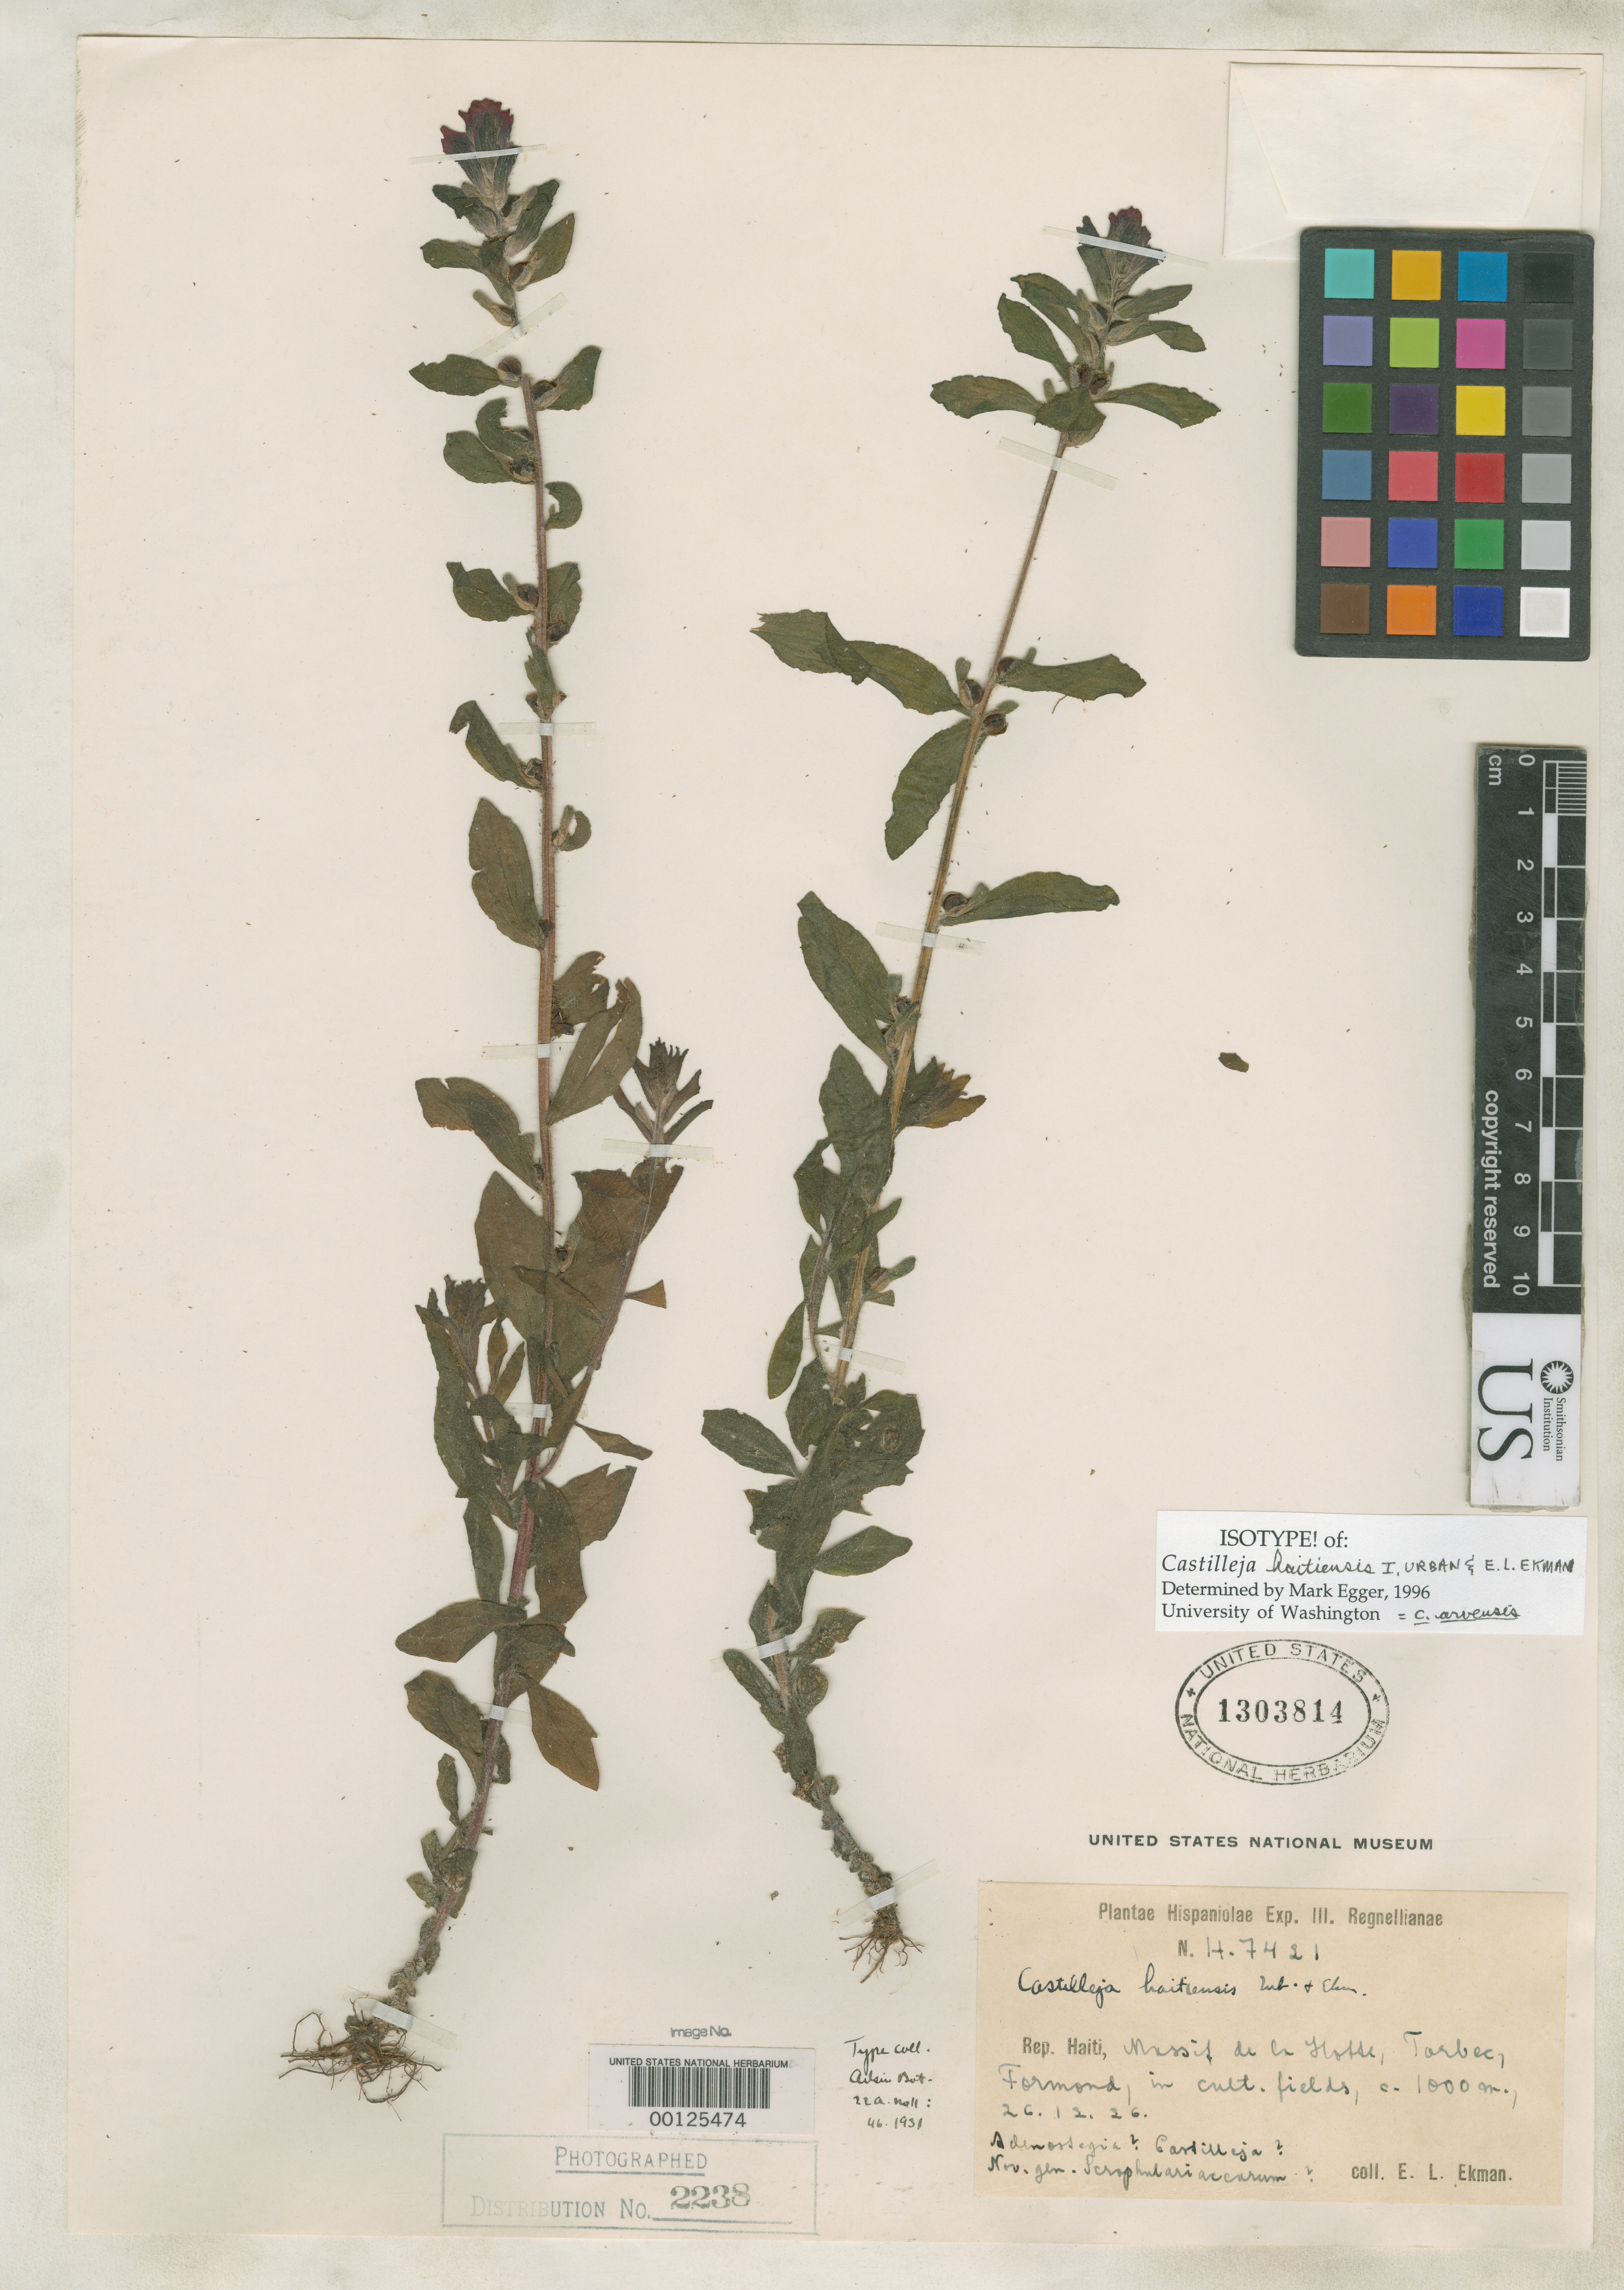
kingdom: Plantae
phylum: Tracheophyta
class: Magnoliopsida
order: Lamiales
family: Orobanchaceae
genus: Castilleja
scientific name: Castilleja haitiensis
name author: Urb. & Ekman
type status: Isotype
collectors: E. L. Ekman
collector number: H 7421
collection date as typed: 26 Dec 1926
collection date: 1926-12-26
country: Haiti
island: Hispaniola Island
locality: Massif de La Hotte, Torbec, Formond.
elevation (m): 1000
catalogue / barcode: US 1303814